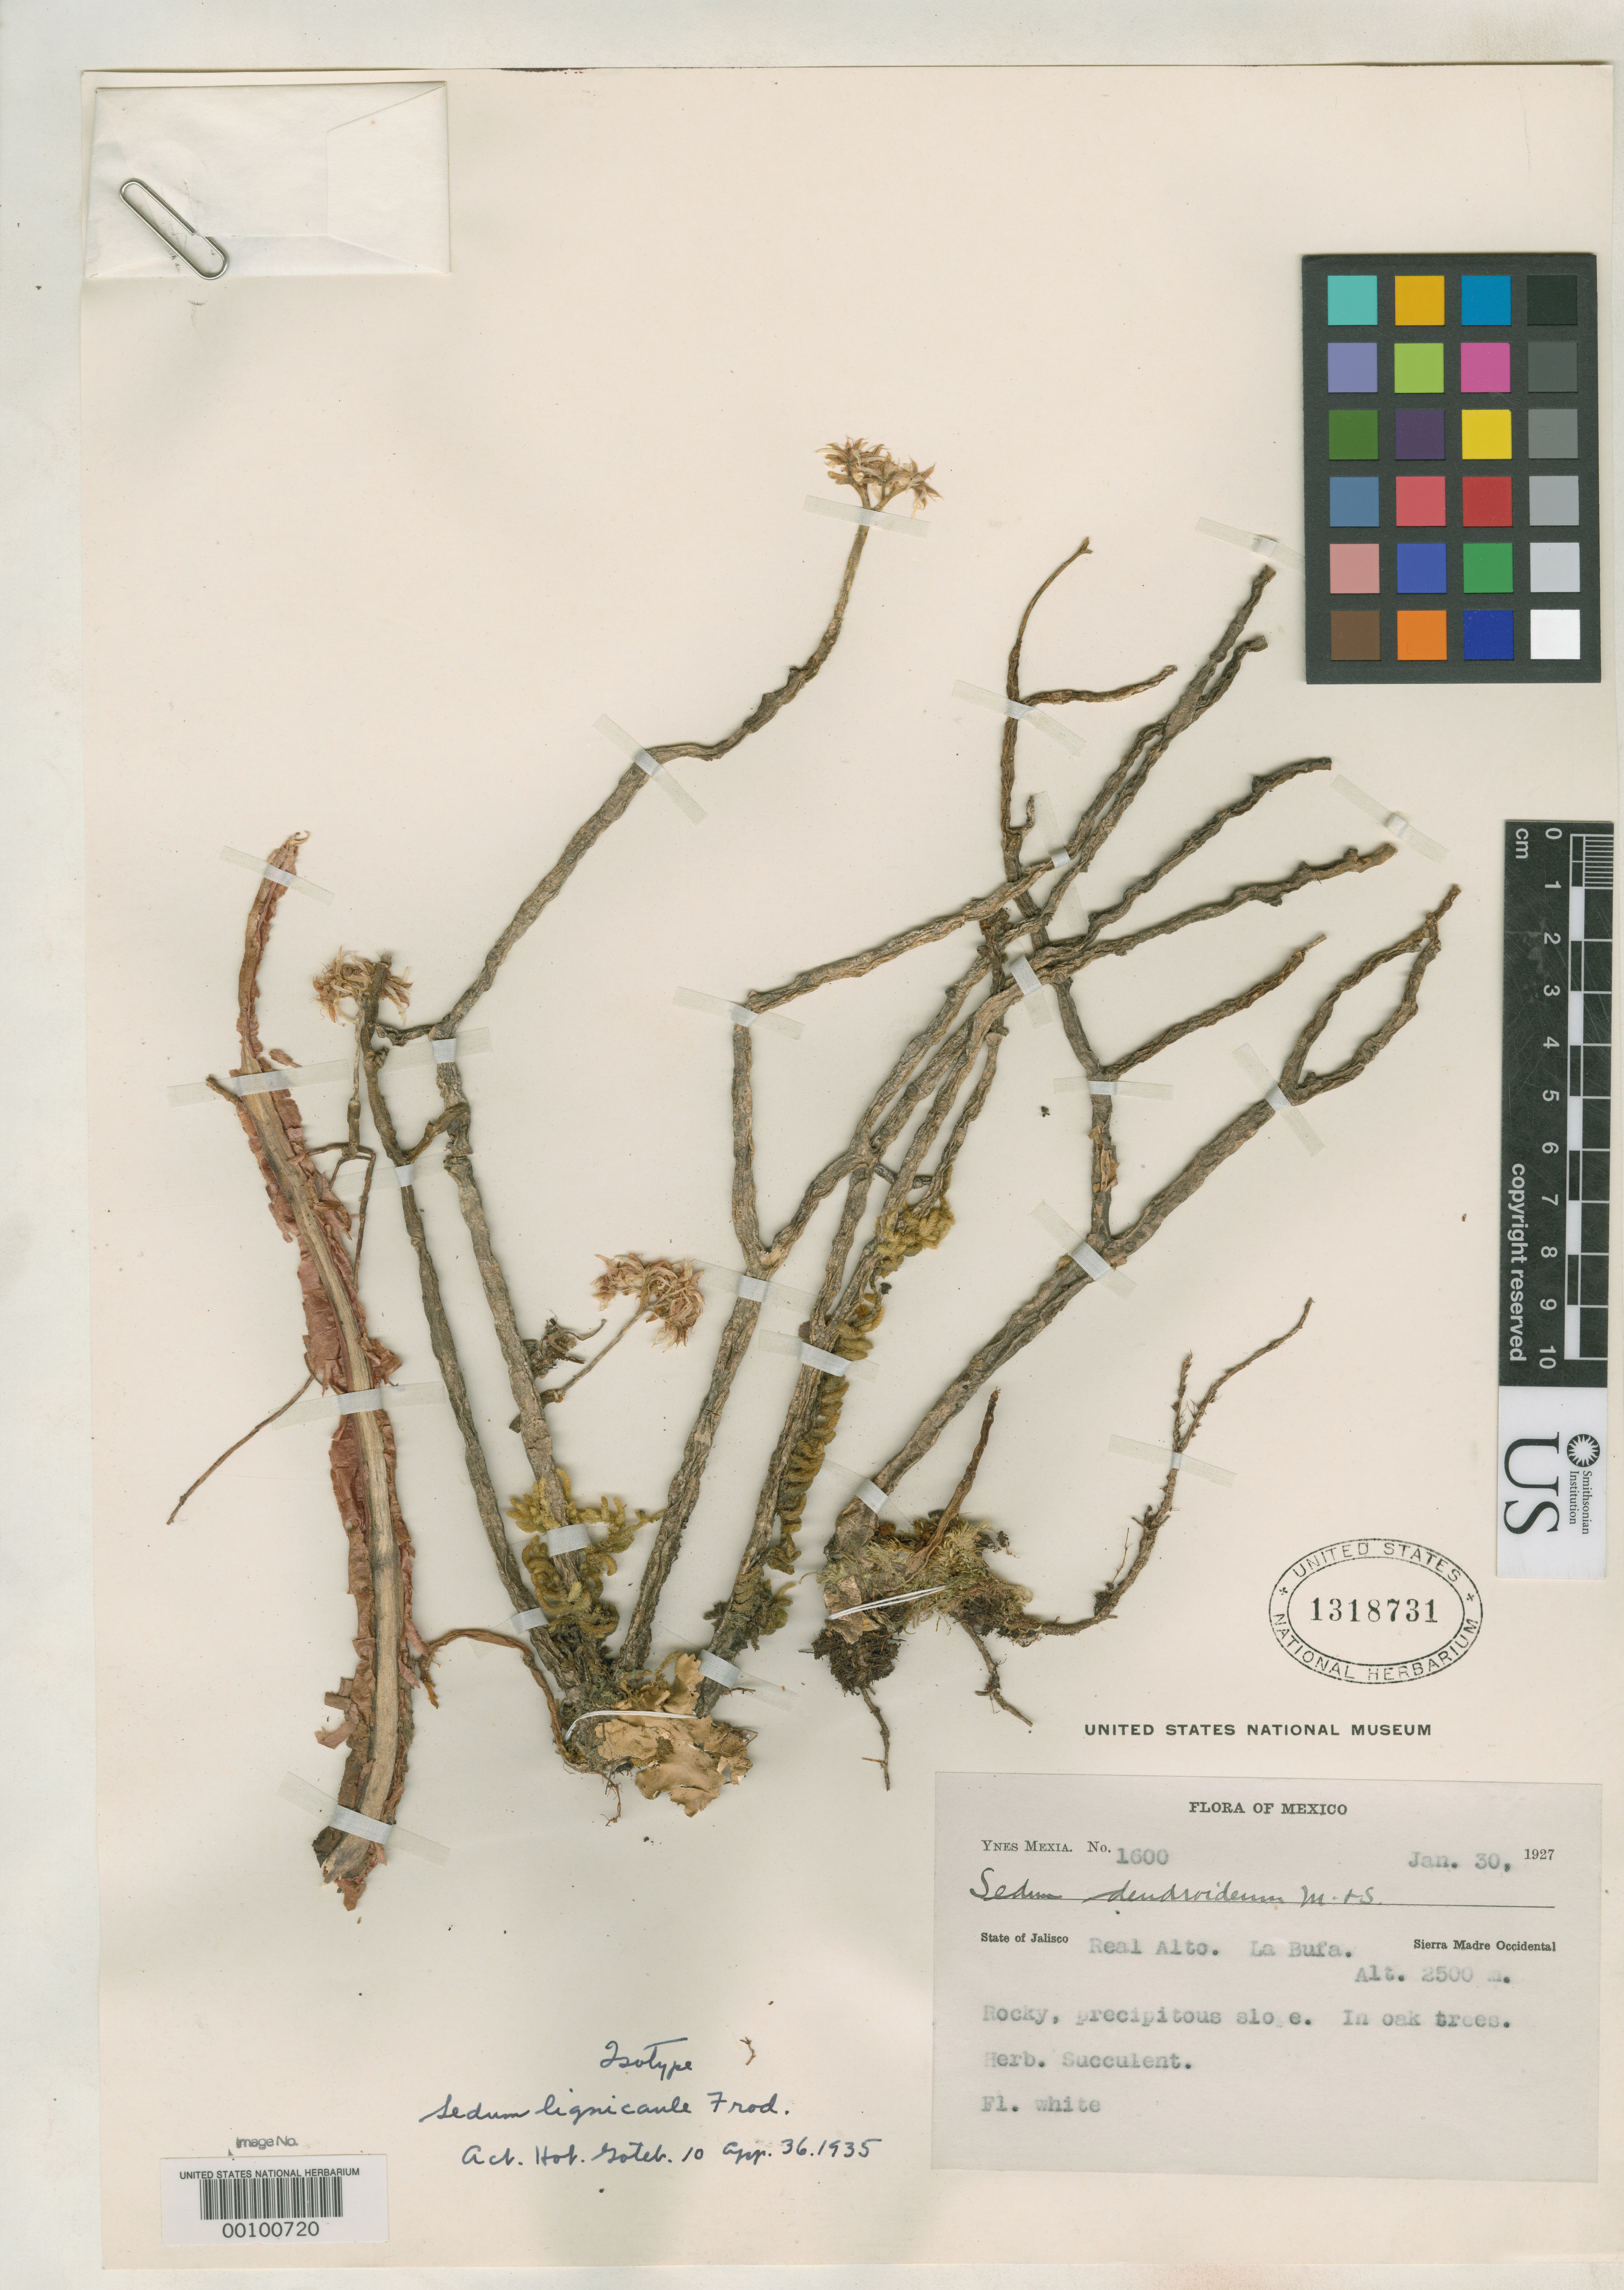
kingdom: Plantae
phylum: Tracheophyta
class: Magnoliopsida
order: Saxifragales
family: Crassulaceae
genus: Sedum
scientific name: Sedum lignicaule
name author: Fröd.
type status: Isotype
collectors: Y. Mexia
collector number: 1600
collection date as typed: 30 Jan 1927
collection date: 1927-01-30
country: Mexico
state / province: Jalisco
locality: Real Alto, La Bufa.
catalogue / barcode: US 1318731